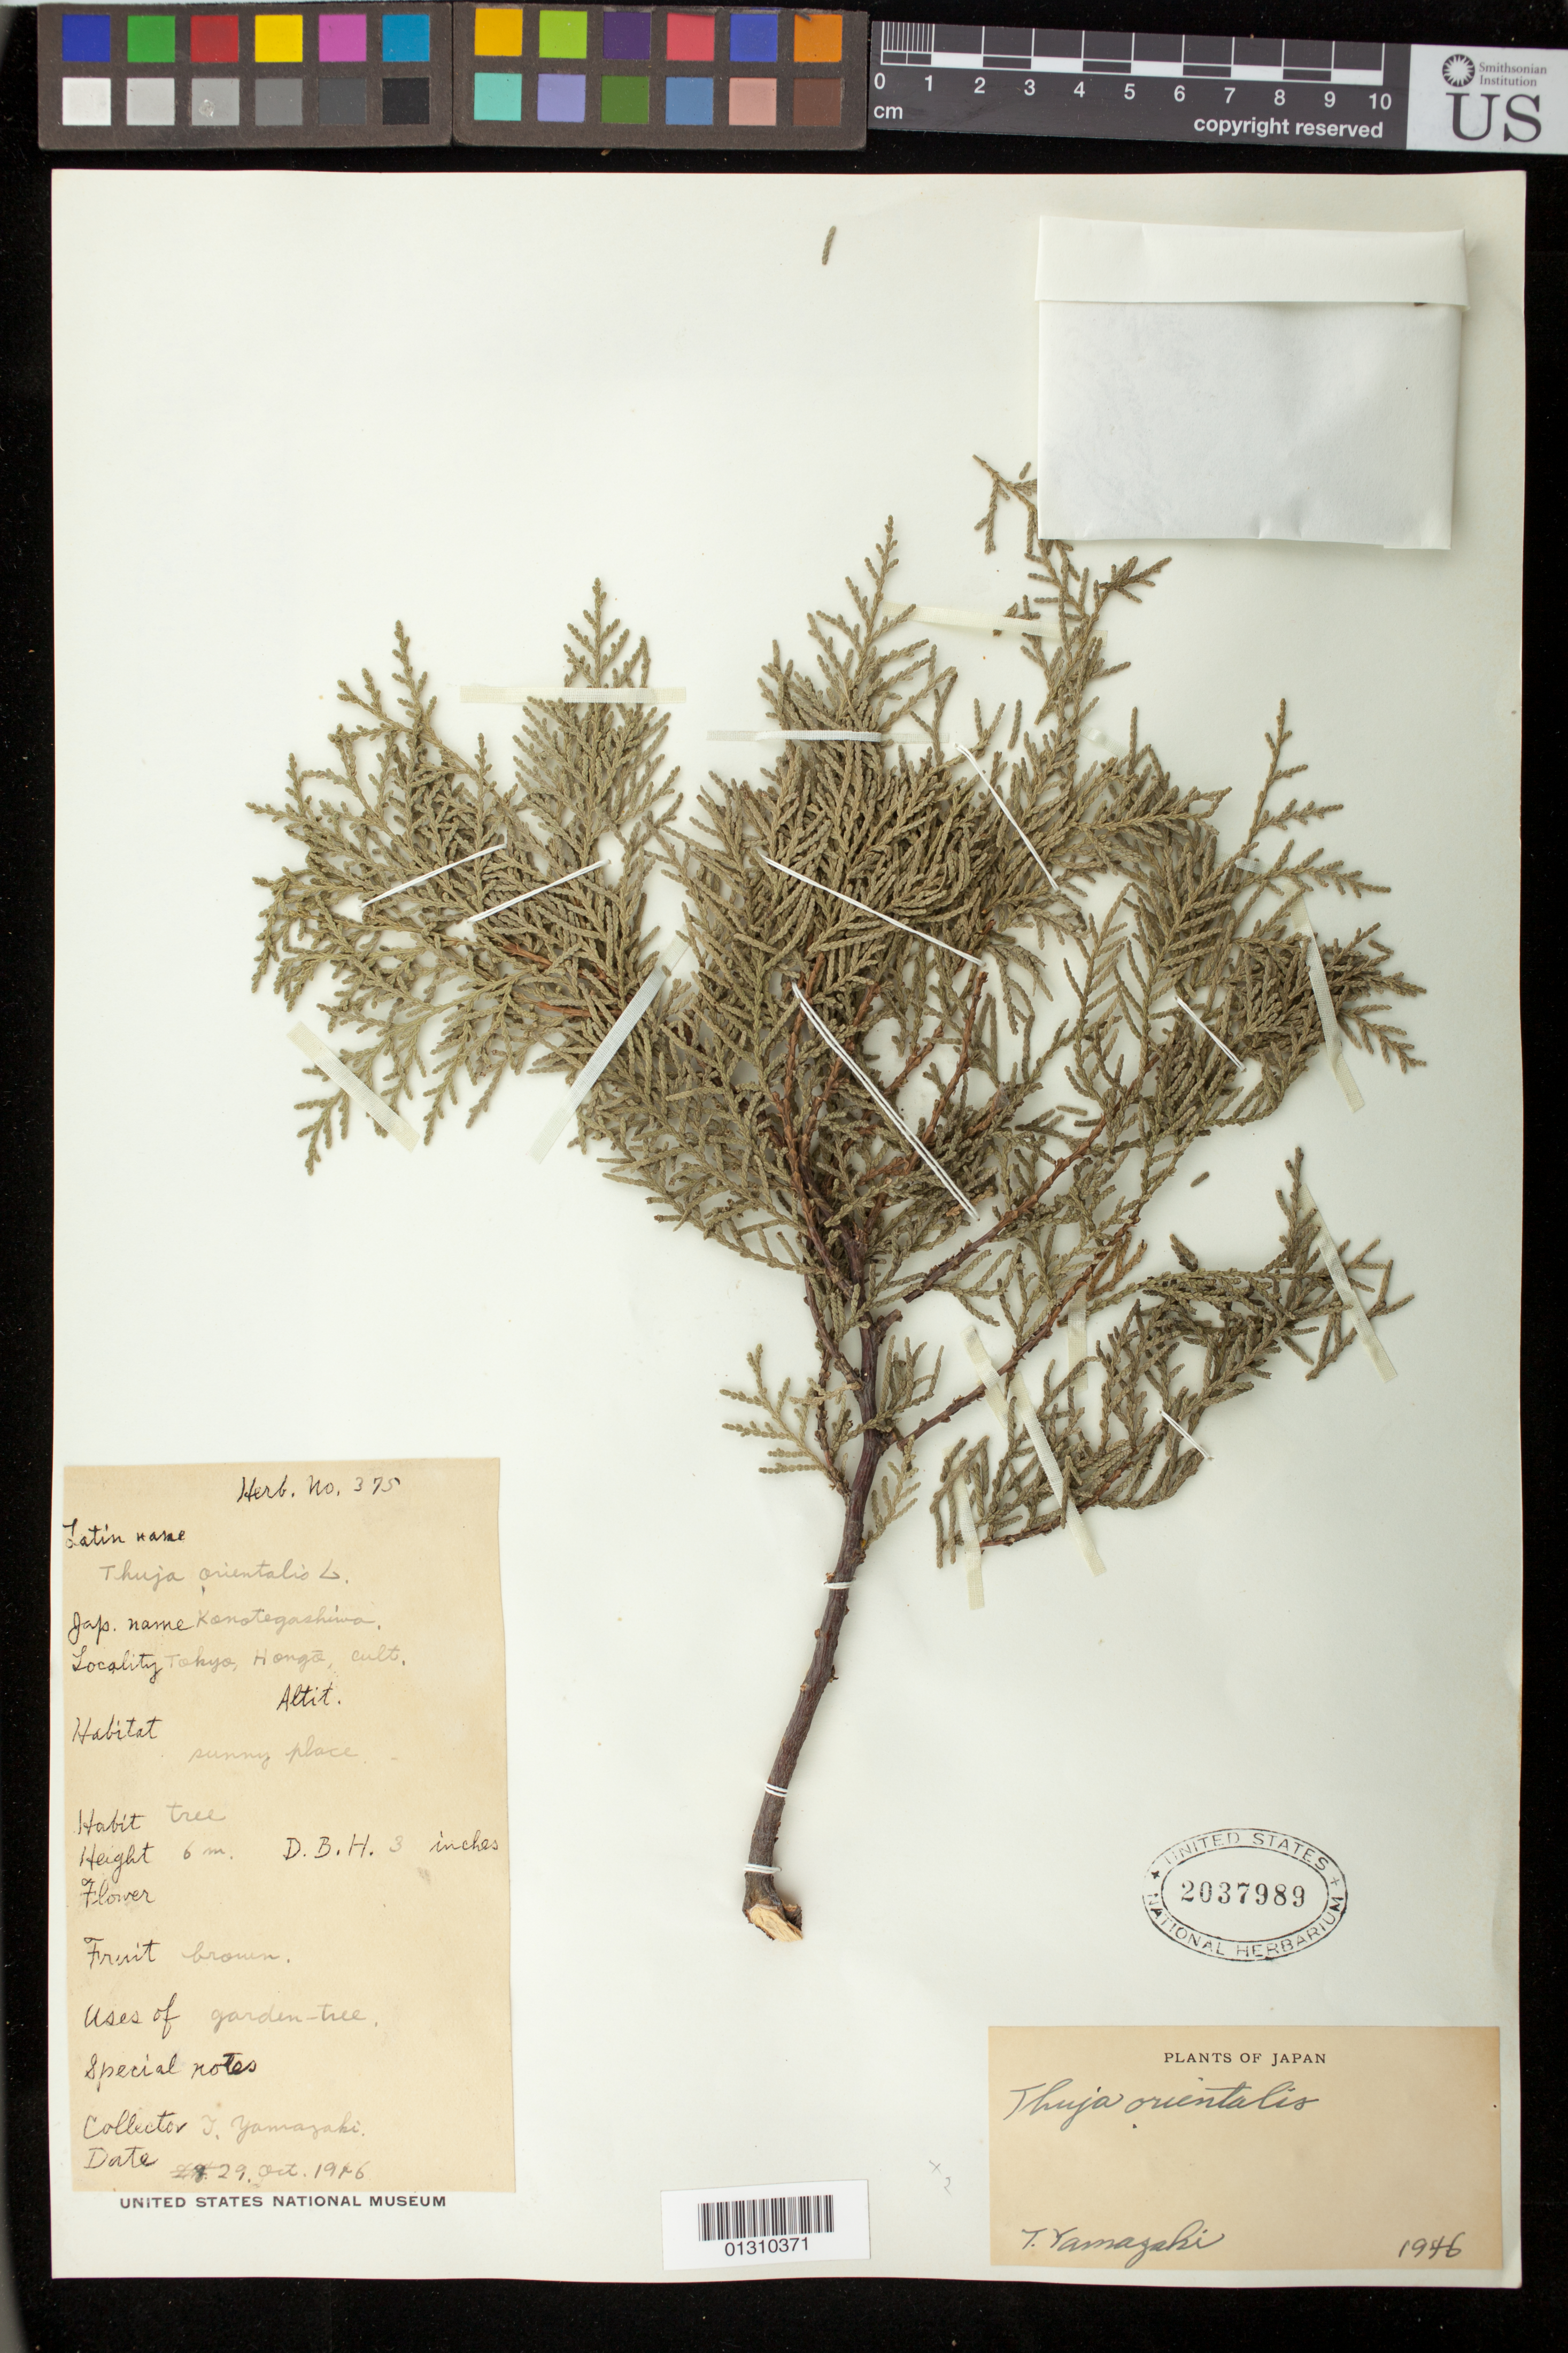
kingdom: Plantae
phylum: Tracheophyta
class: Pinopsida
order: Pinales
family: Cupressaceae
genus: Thuja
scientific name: Thuja orientalis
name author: L.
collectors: T. Yamazaki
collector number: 375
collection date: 1946-10-29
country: Japan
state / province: Tokyo, Federal City of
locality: Tokyo, Hongō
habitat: Sunny place, tree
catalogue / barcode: US 2037989